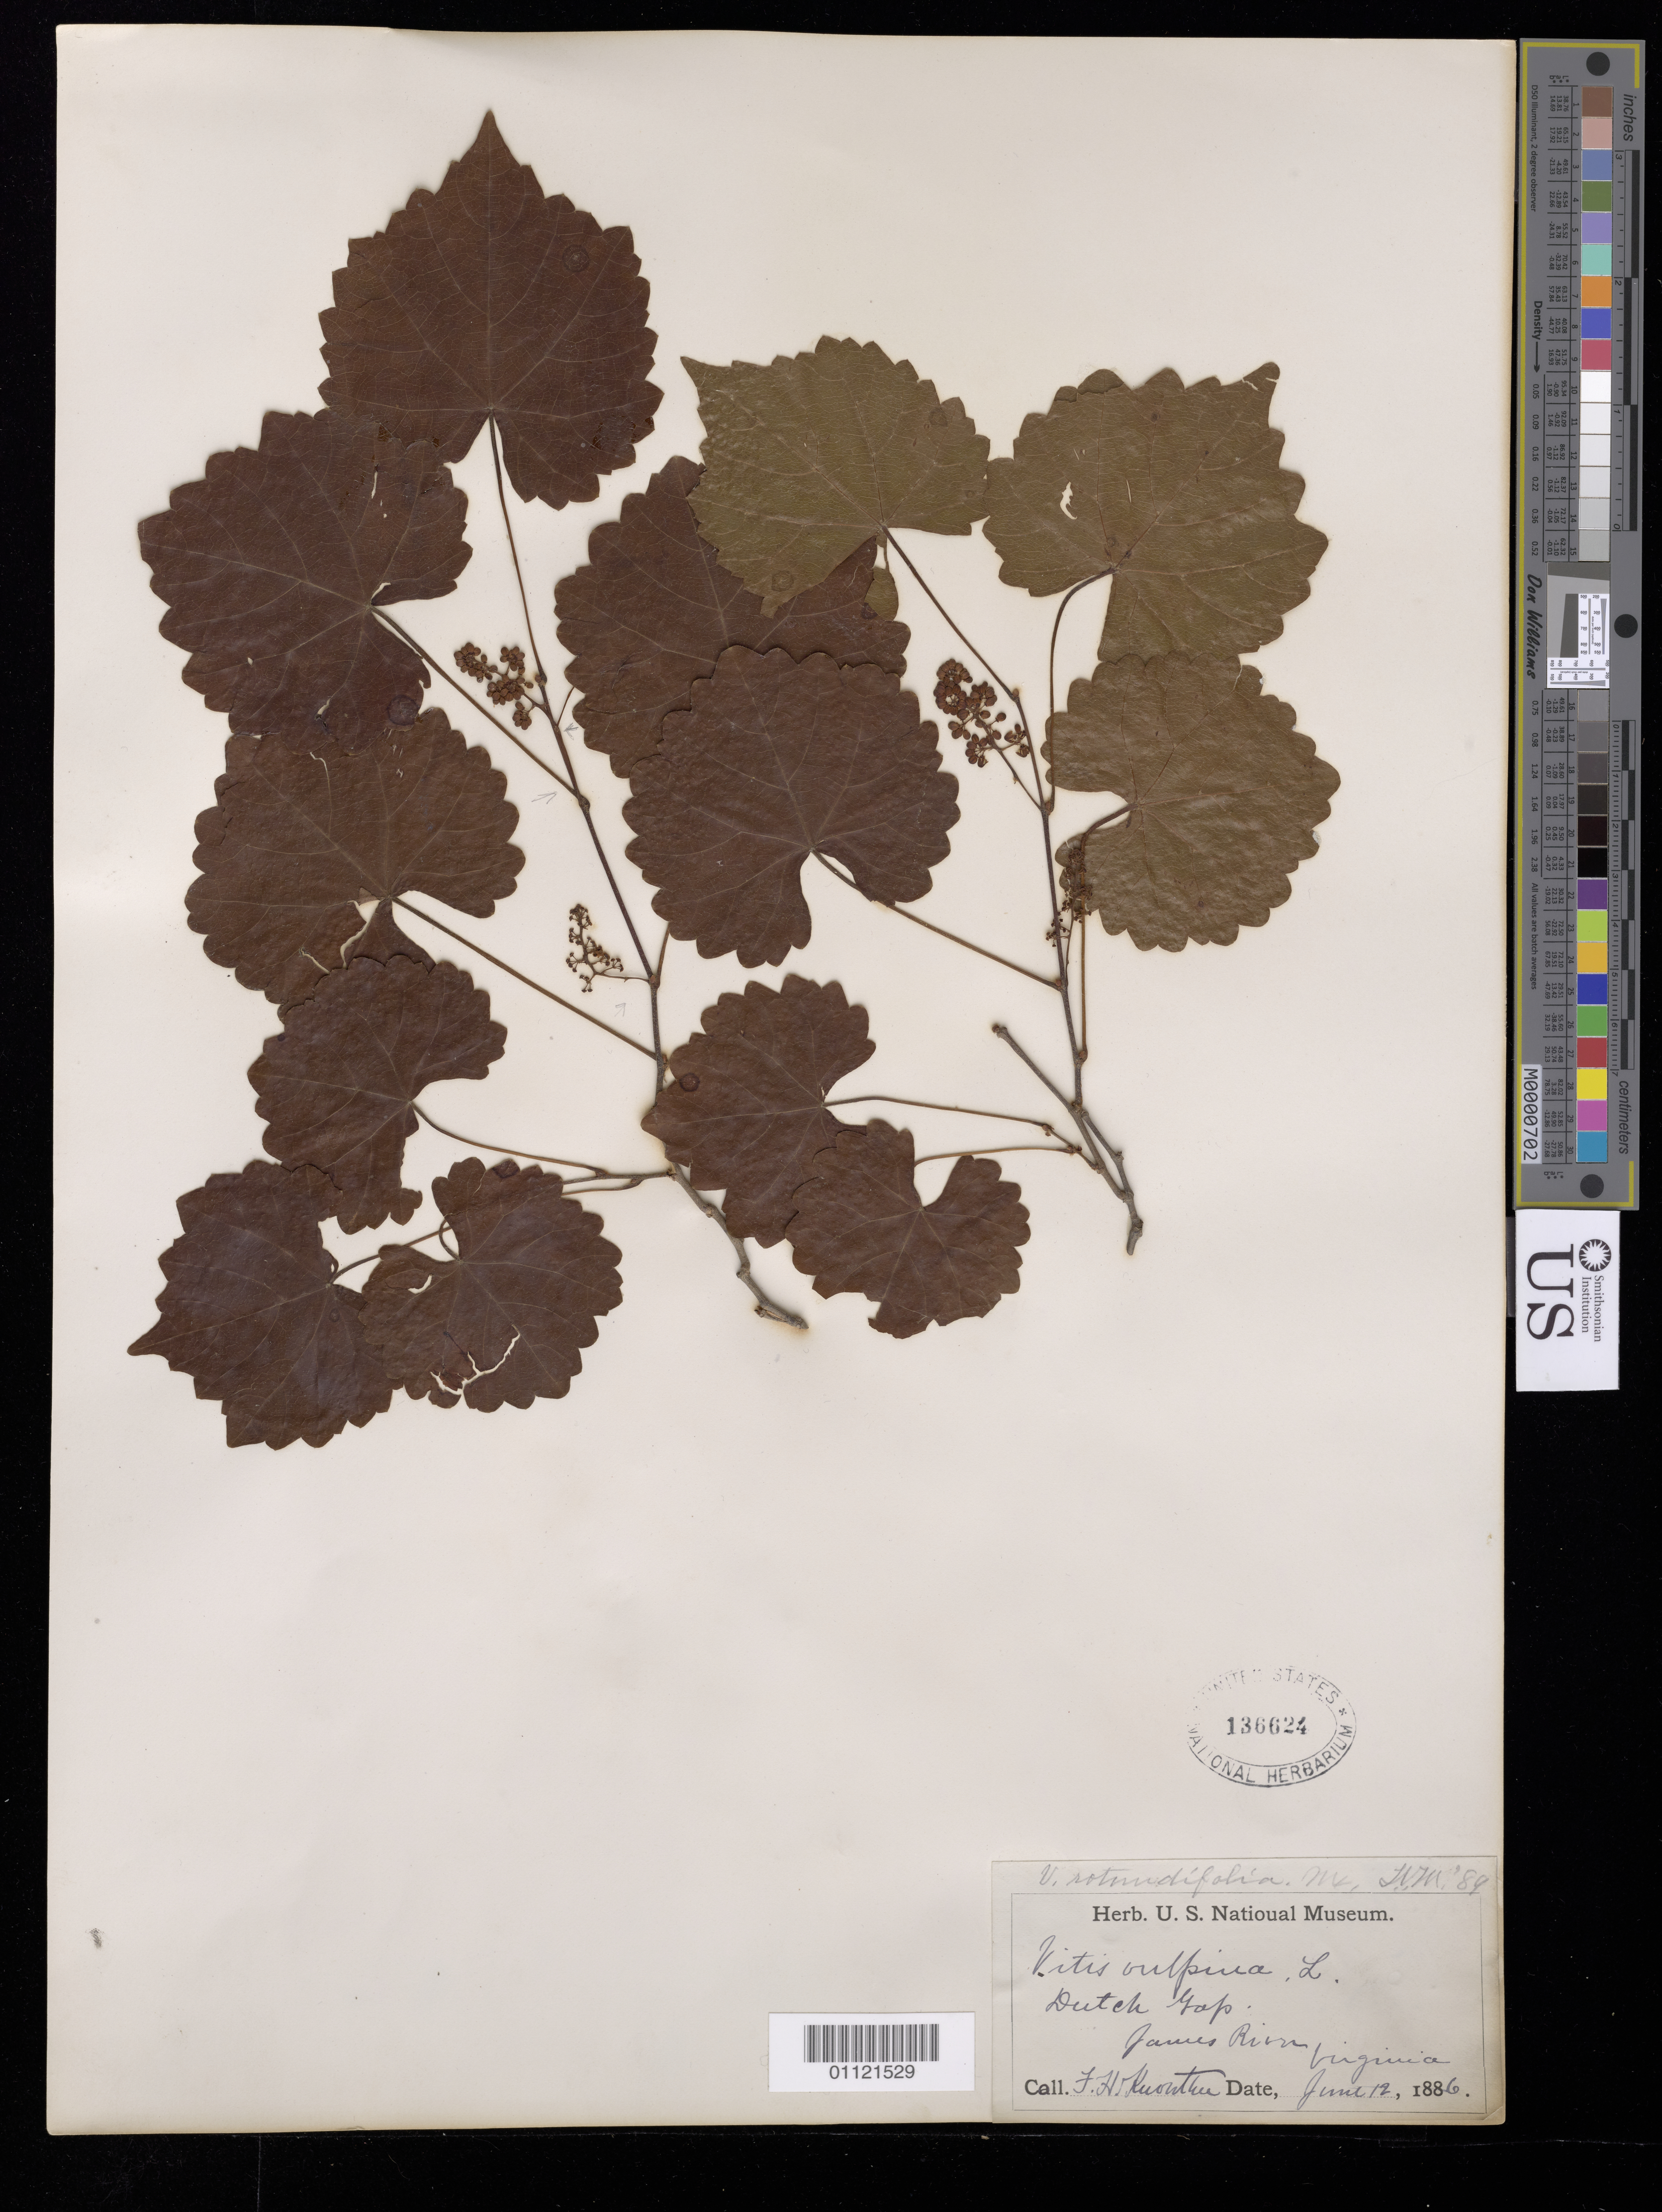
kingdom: Plantae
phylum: Tracheophyta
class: Magnoliopsida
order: Vitales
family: Vitaceae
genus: Vitis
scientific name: Vitis rotundifolia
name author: Michx.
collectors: F. H. Knowlton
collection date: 1886-06-12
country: United States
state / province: Virginia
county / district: Henrico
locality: Dutch Gap, James River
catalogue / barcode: US 136624